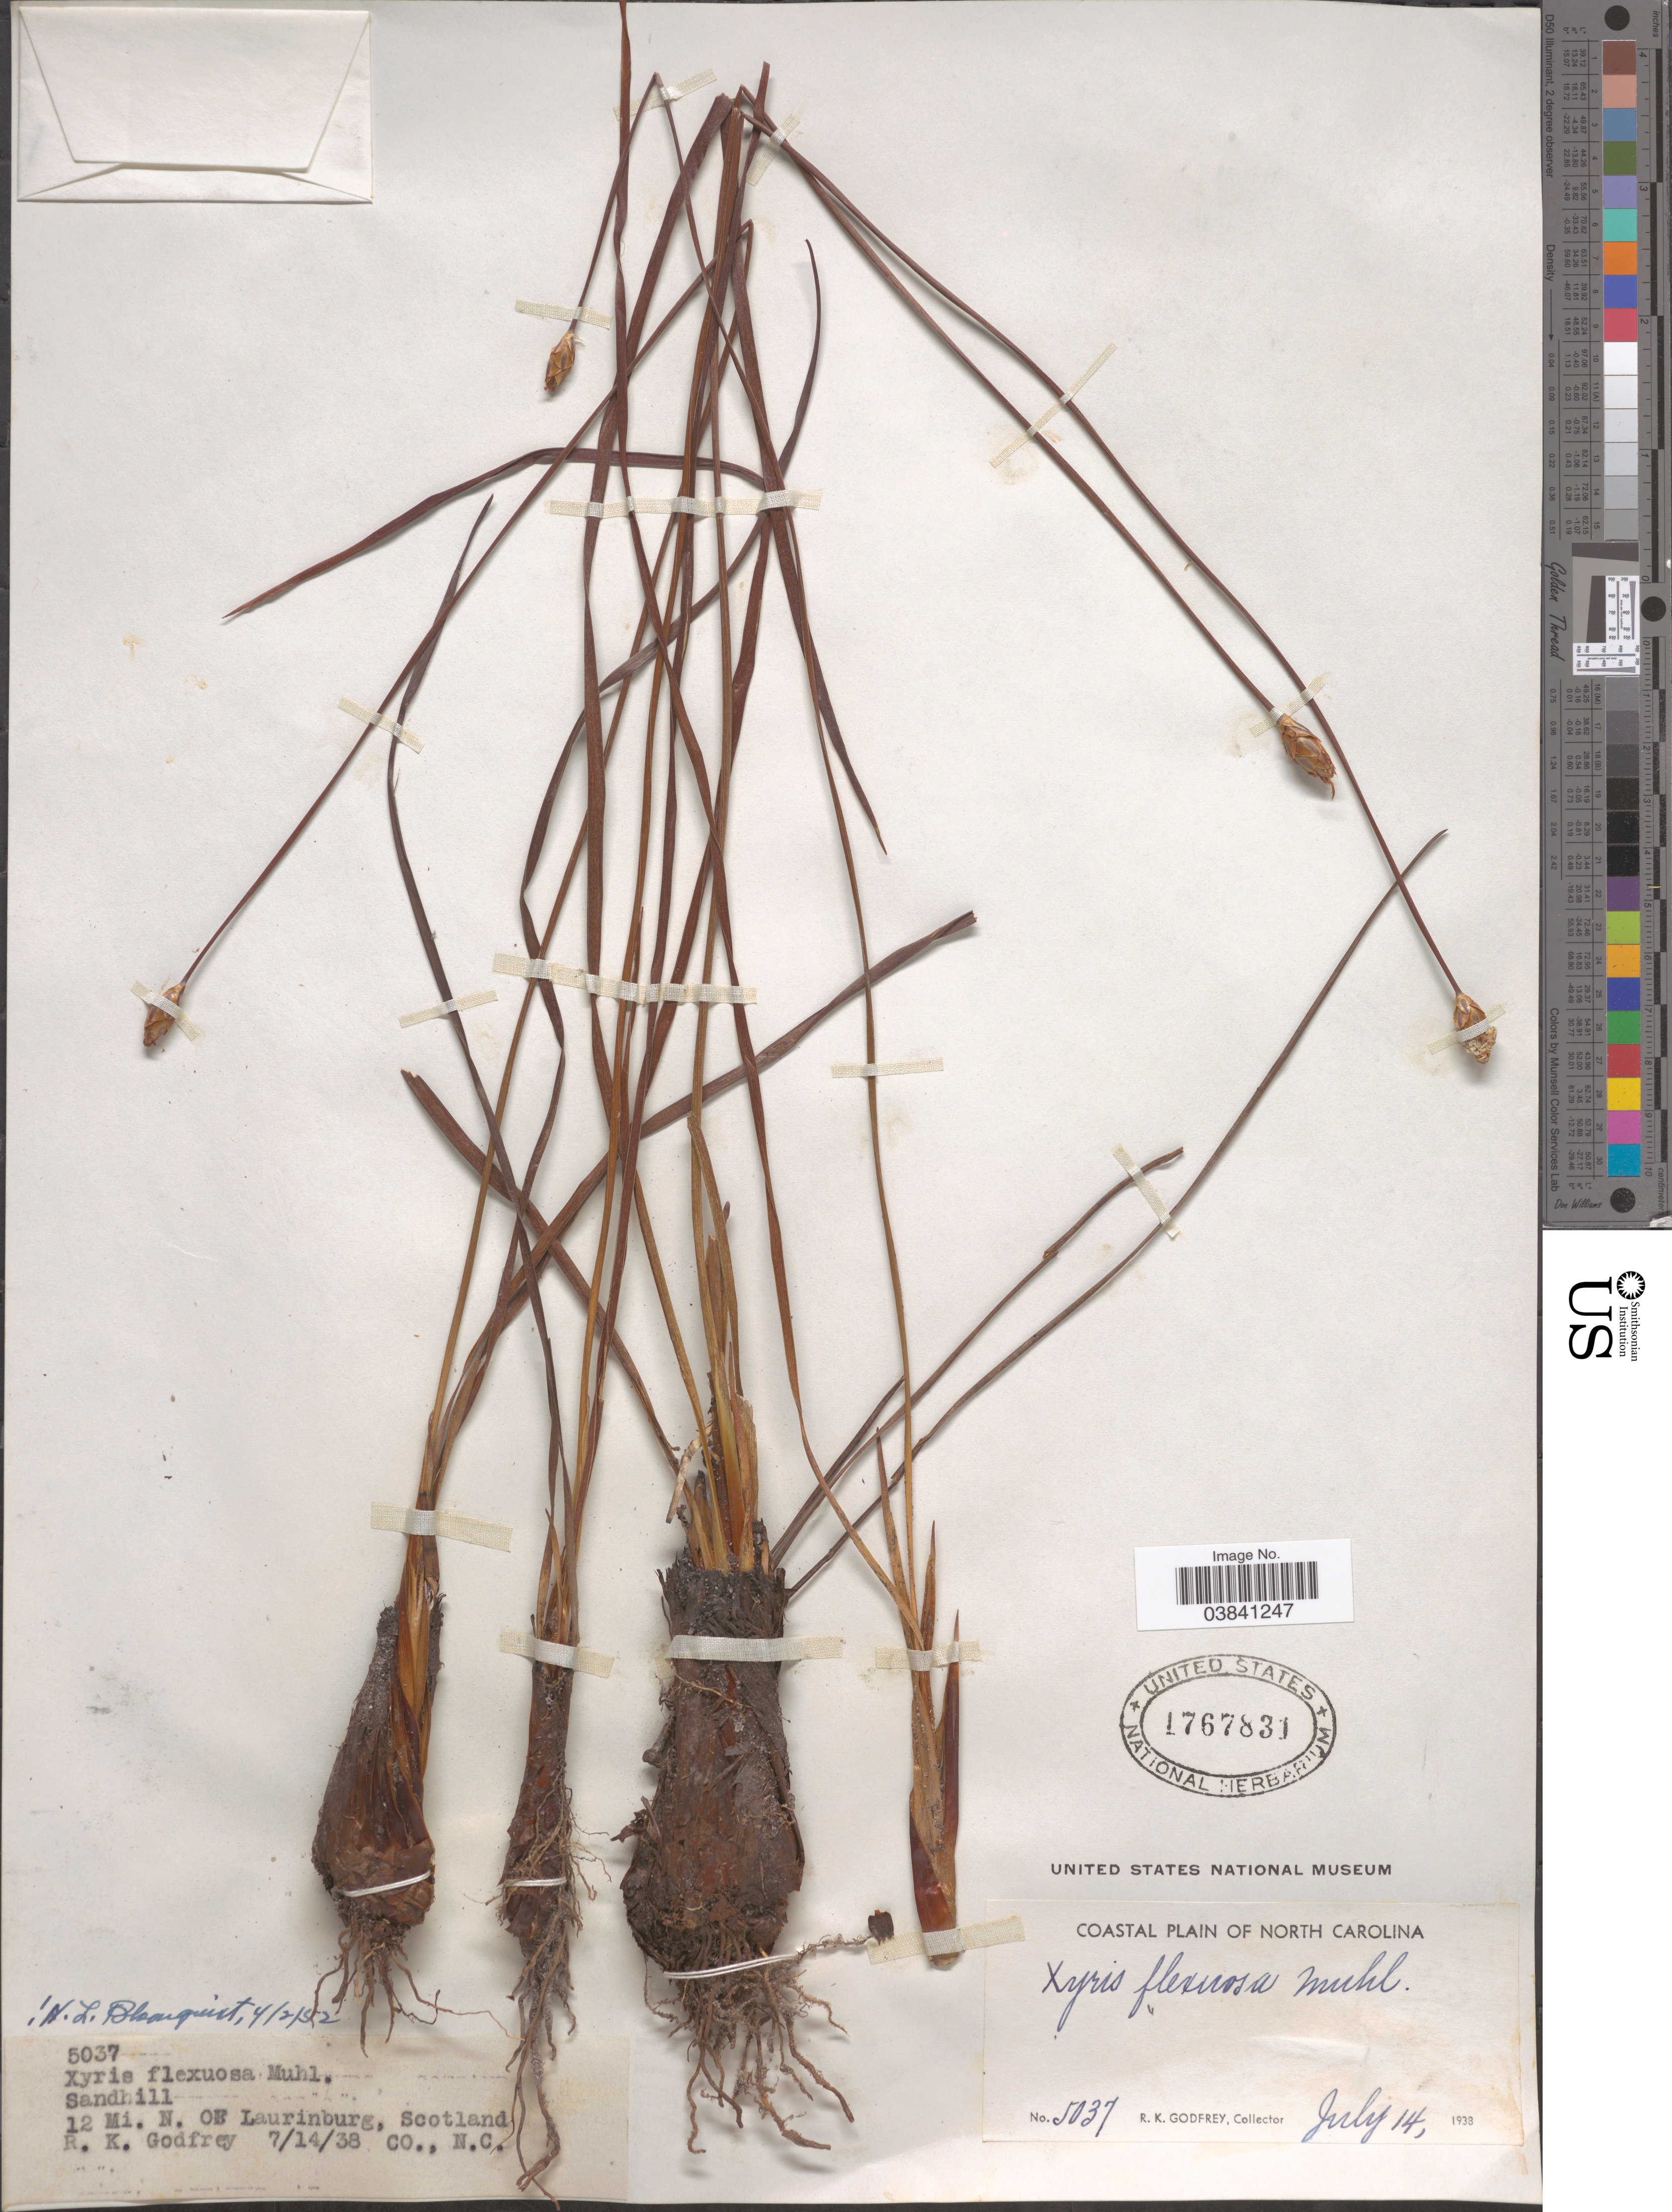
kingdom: Plantae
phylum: Tracheophyta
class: Liliopsida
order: Poales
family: Xyridaceae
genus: Xyris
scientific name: Xyris caroliniana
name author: Walter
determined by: Strong, Mark T., (BOT), Smithsonian Institution - National Museum of Natural History (UNITED STATES)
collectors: R. K. Godfrey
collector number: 5037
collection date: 1938-07-14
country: United States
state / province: North Carolina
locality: Coastal Plain of North Carolina. Sandhill. 12 Mi. N. Of Laurinburg, Scotland Co.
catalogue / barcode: US 1767831